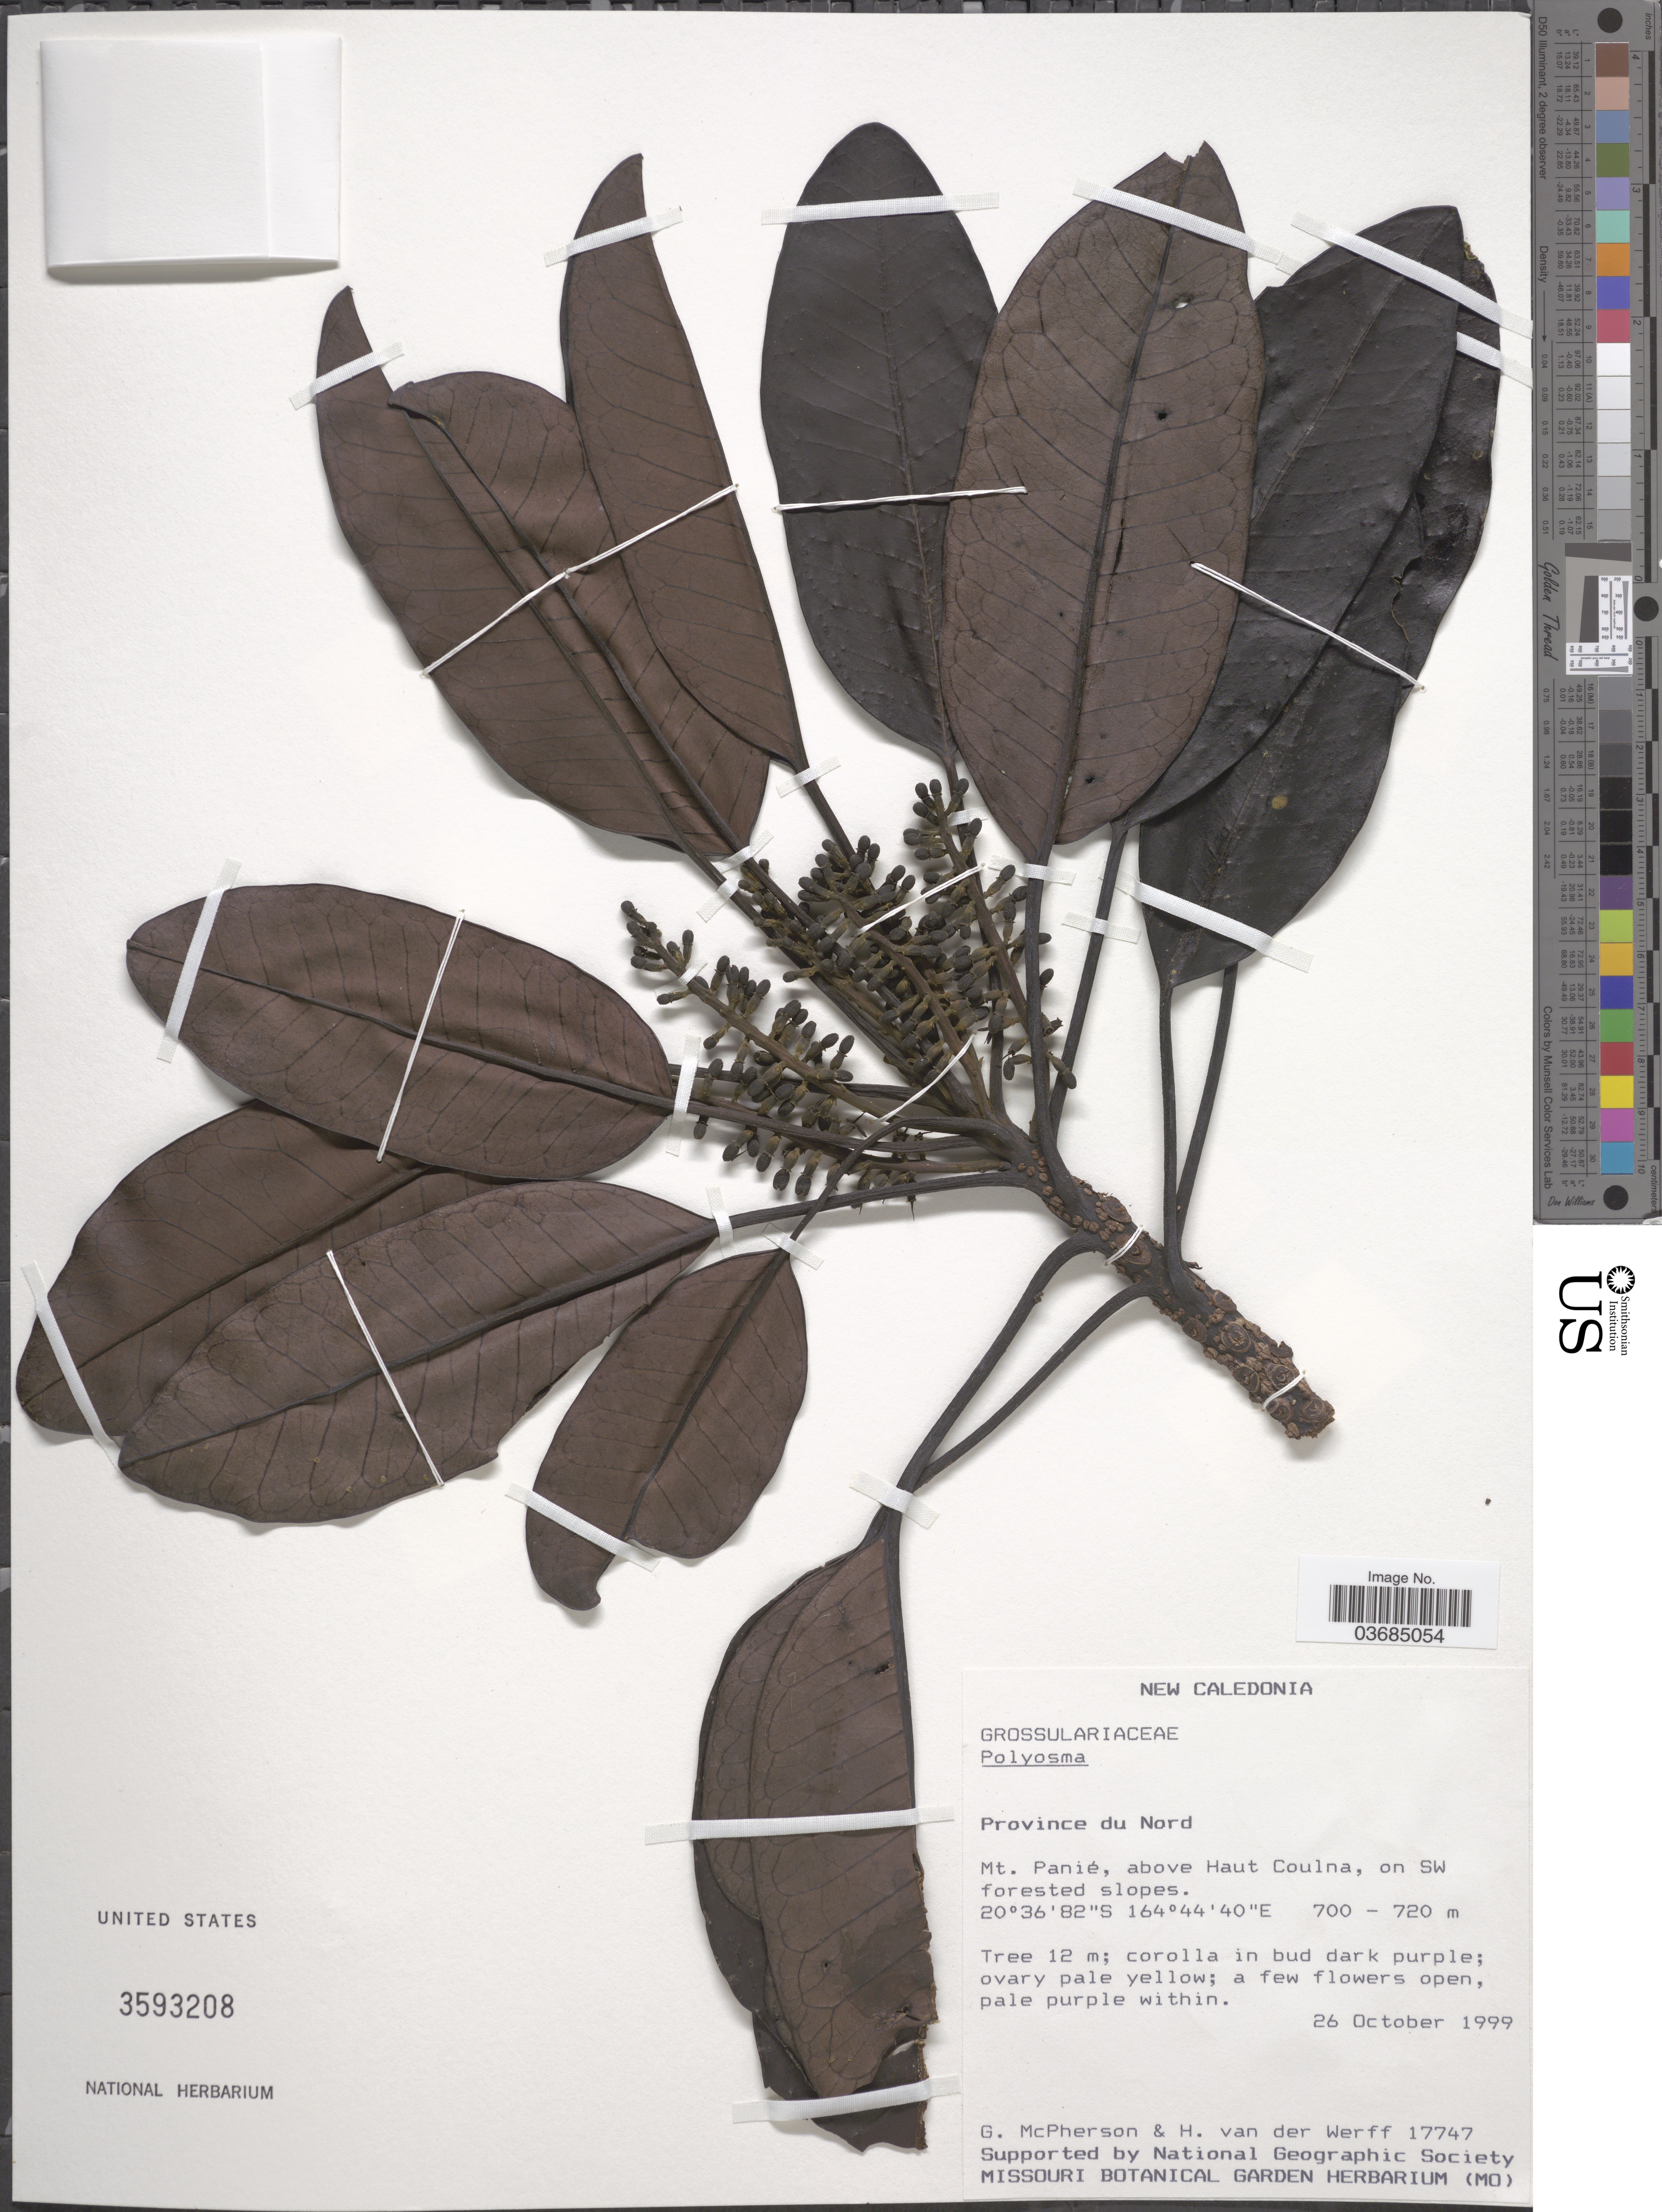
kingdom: Plantae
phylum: Tracheophyta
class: Magnoliopsida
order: Escalloniales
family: Escalloniaceae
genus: Polyosma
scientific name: Polyosma sp.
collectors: G. McPherson & H. van der Werff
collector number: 17747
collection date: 1999-10-26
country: New Caledonia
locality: Province du Nord. Mt. Panié, above Haut Coulna, on SW forested slopes.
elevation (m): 700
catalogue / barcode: US 3593208